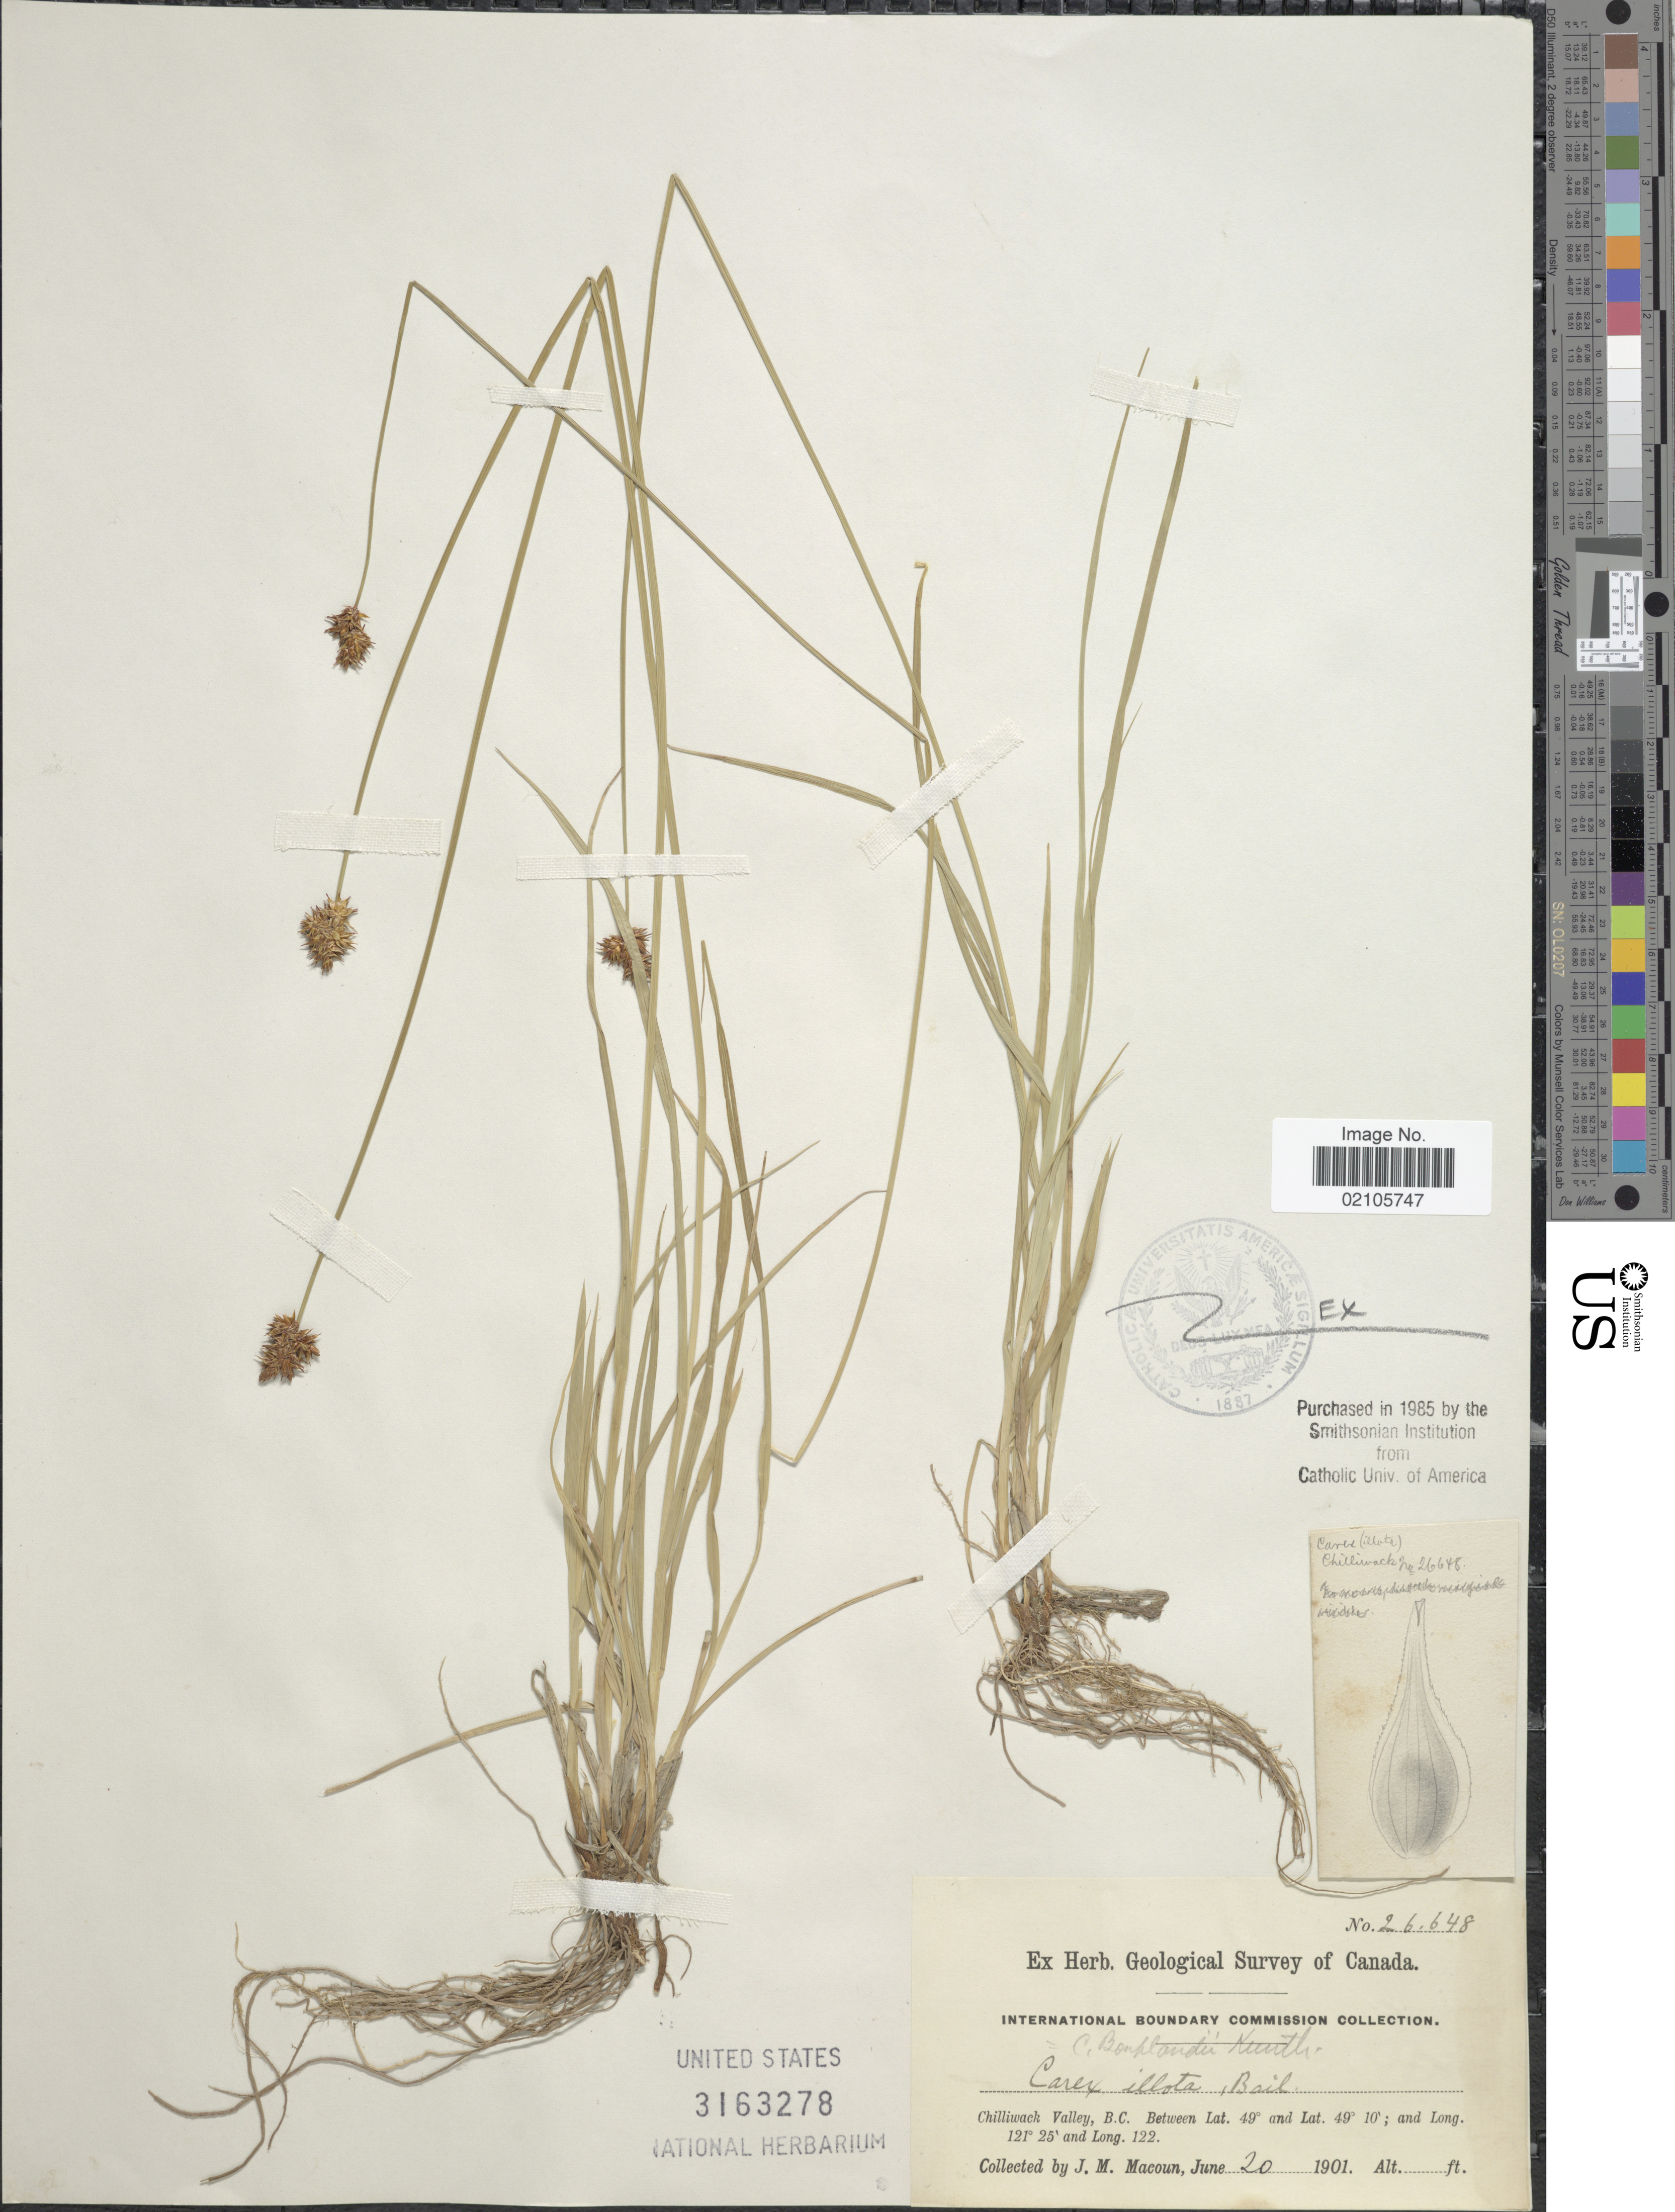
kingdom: Plantae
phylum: Tracheophyta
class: Liliopsida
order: Poales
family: Cyperaceae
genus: Carex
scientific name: Carex bonplandii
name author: Kunth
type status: Isosyntype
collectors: J. M. Macoun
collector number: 26648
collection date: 1901-06-20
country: Canada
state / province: British Columbia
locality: Chilliwack Valley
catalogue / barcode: US 3163278